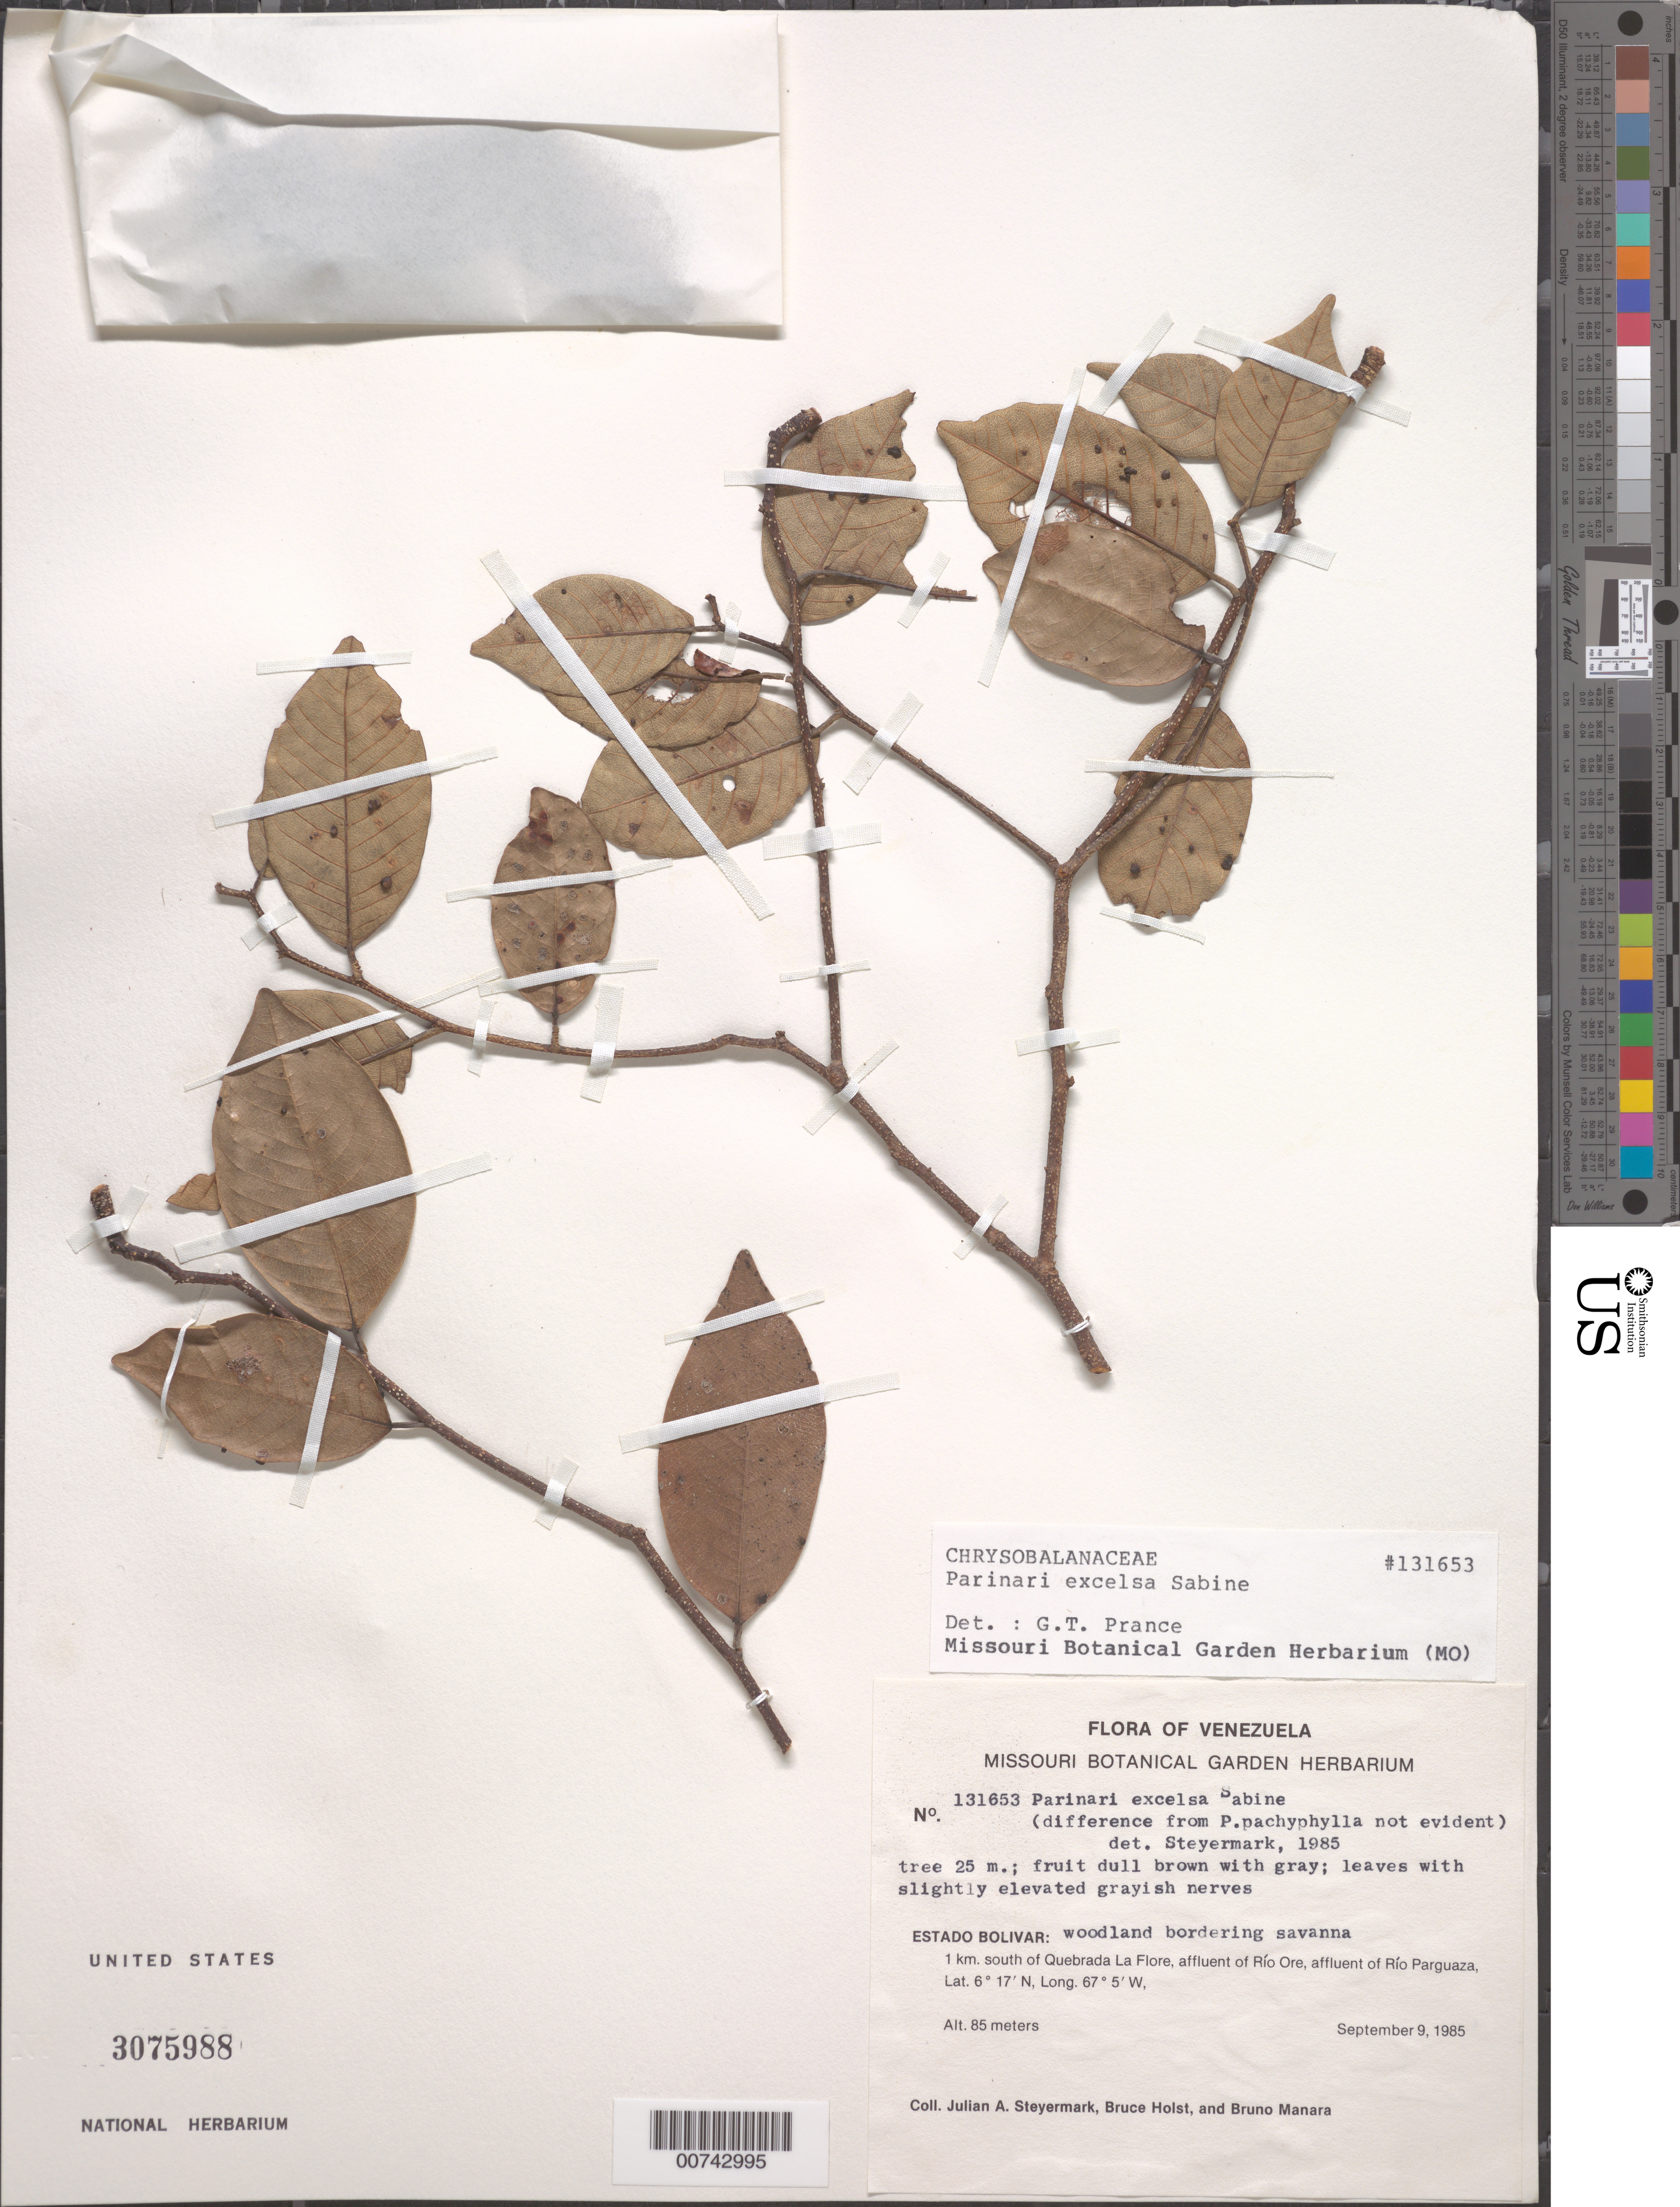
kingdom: Plantae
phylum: Tracheophyta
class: Magnoliopsida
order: Malpighiales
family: Chrysobalanaceae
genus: Parinari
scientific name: Parinari excelsa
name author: Sabine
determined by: Prance, G. T.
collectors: J. Steyermark, B. Holst & B. Manara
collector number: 131653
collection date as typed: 9-Sep-85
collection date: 1985-09-09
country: Venezuela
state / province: Amazonas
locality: Quebrada La Flore, 1 km S of; affluent of Río Ore, affluent of Río Parguaza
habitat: Woodland bordering savanna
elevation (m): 85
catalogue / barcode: US 3075988